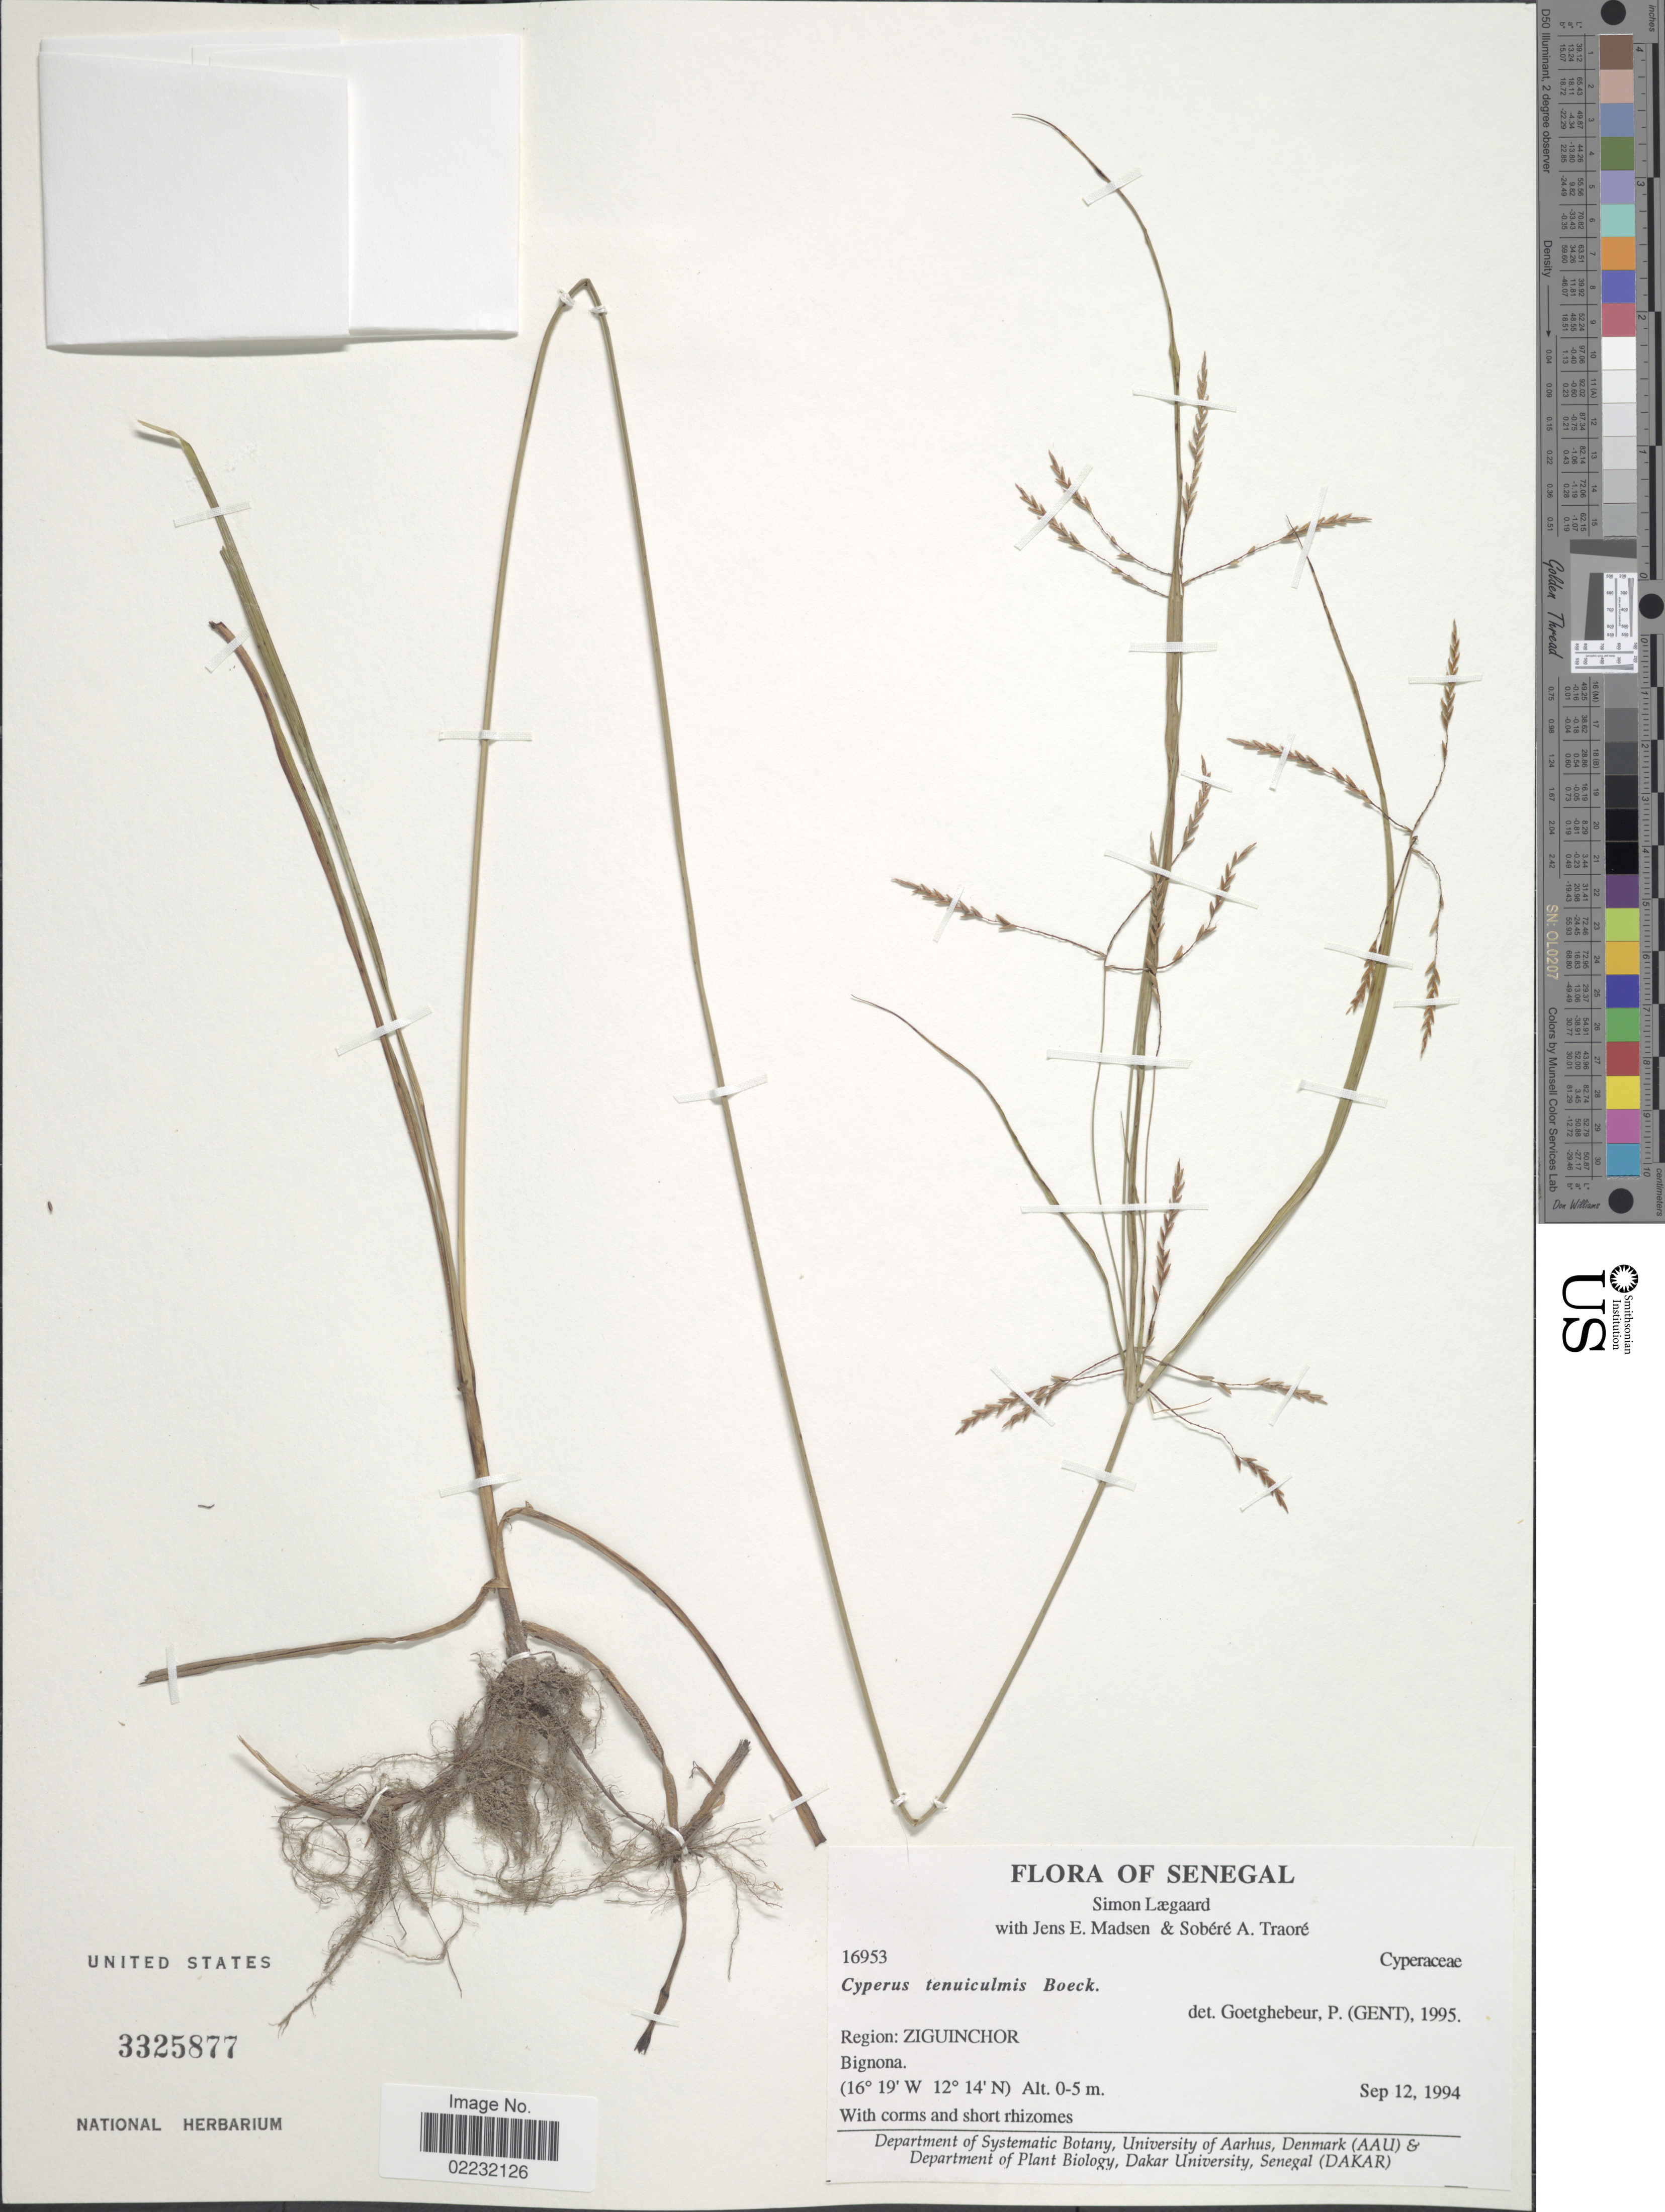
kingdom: Plantae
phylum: Tracheophyta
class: Liliopsida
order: Poales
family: Cyperaceae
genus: Cyperus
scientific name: Cyperus tenuiculmis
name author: Boeckeler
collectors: S. Lægaard, J. E. Madsen & S. Traore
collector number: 16953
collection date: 1994-09-12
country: Senegal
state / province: Ziguinchor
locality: Bignona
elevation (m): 0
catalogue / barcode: US 3325877